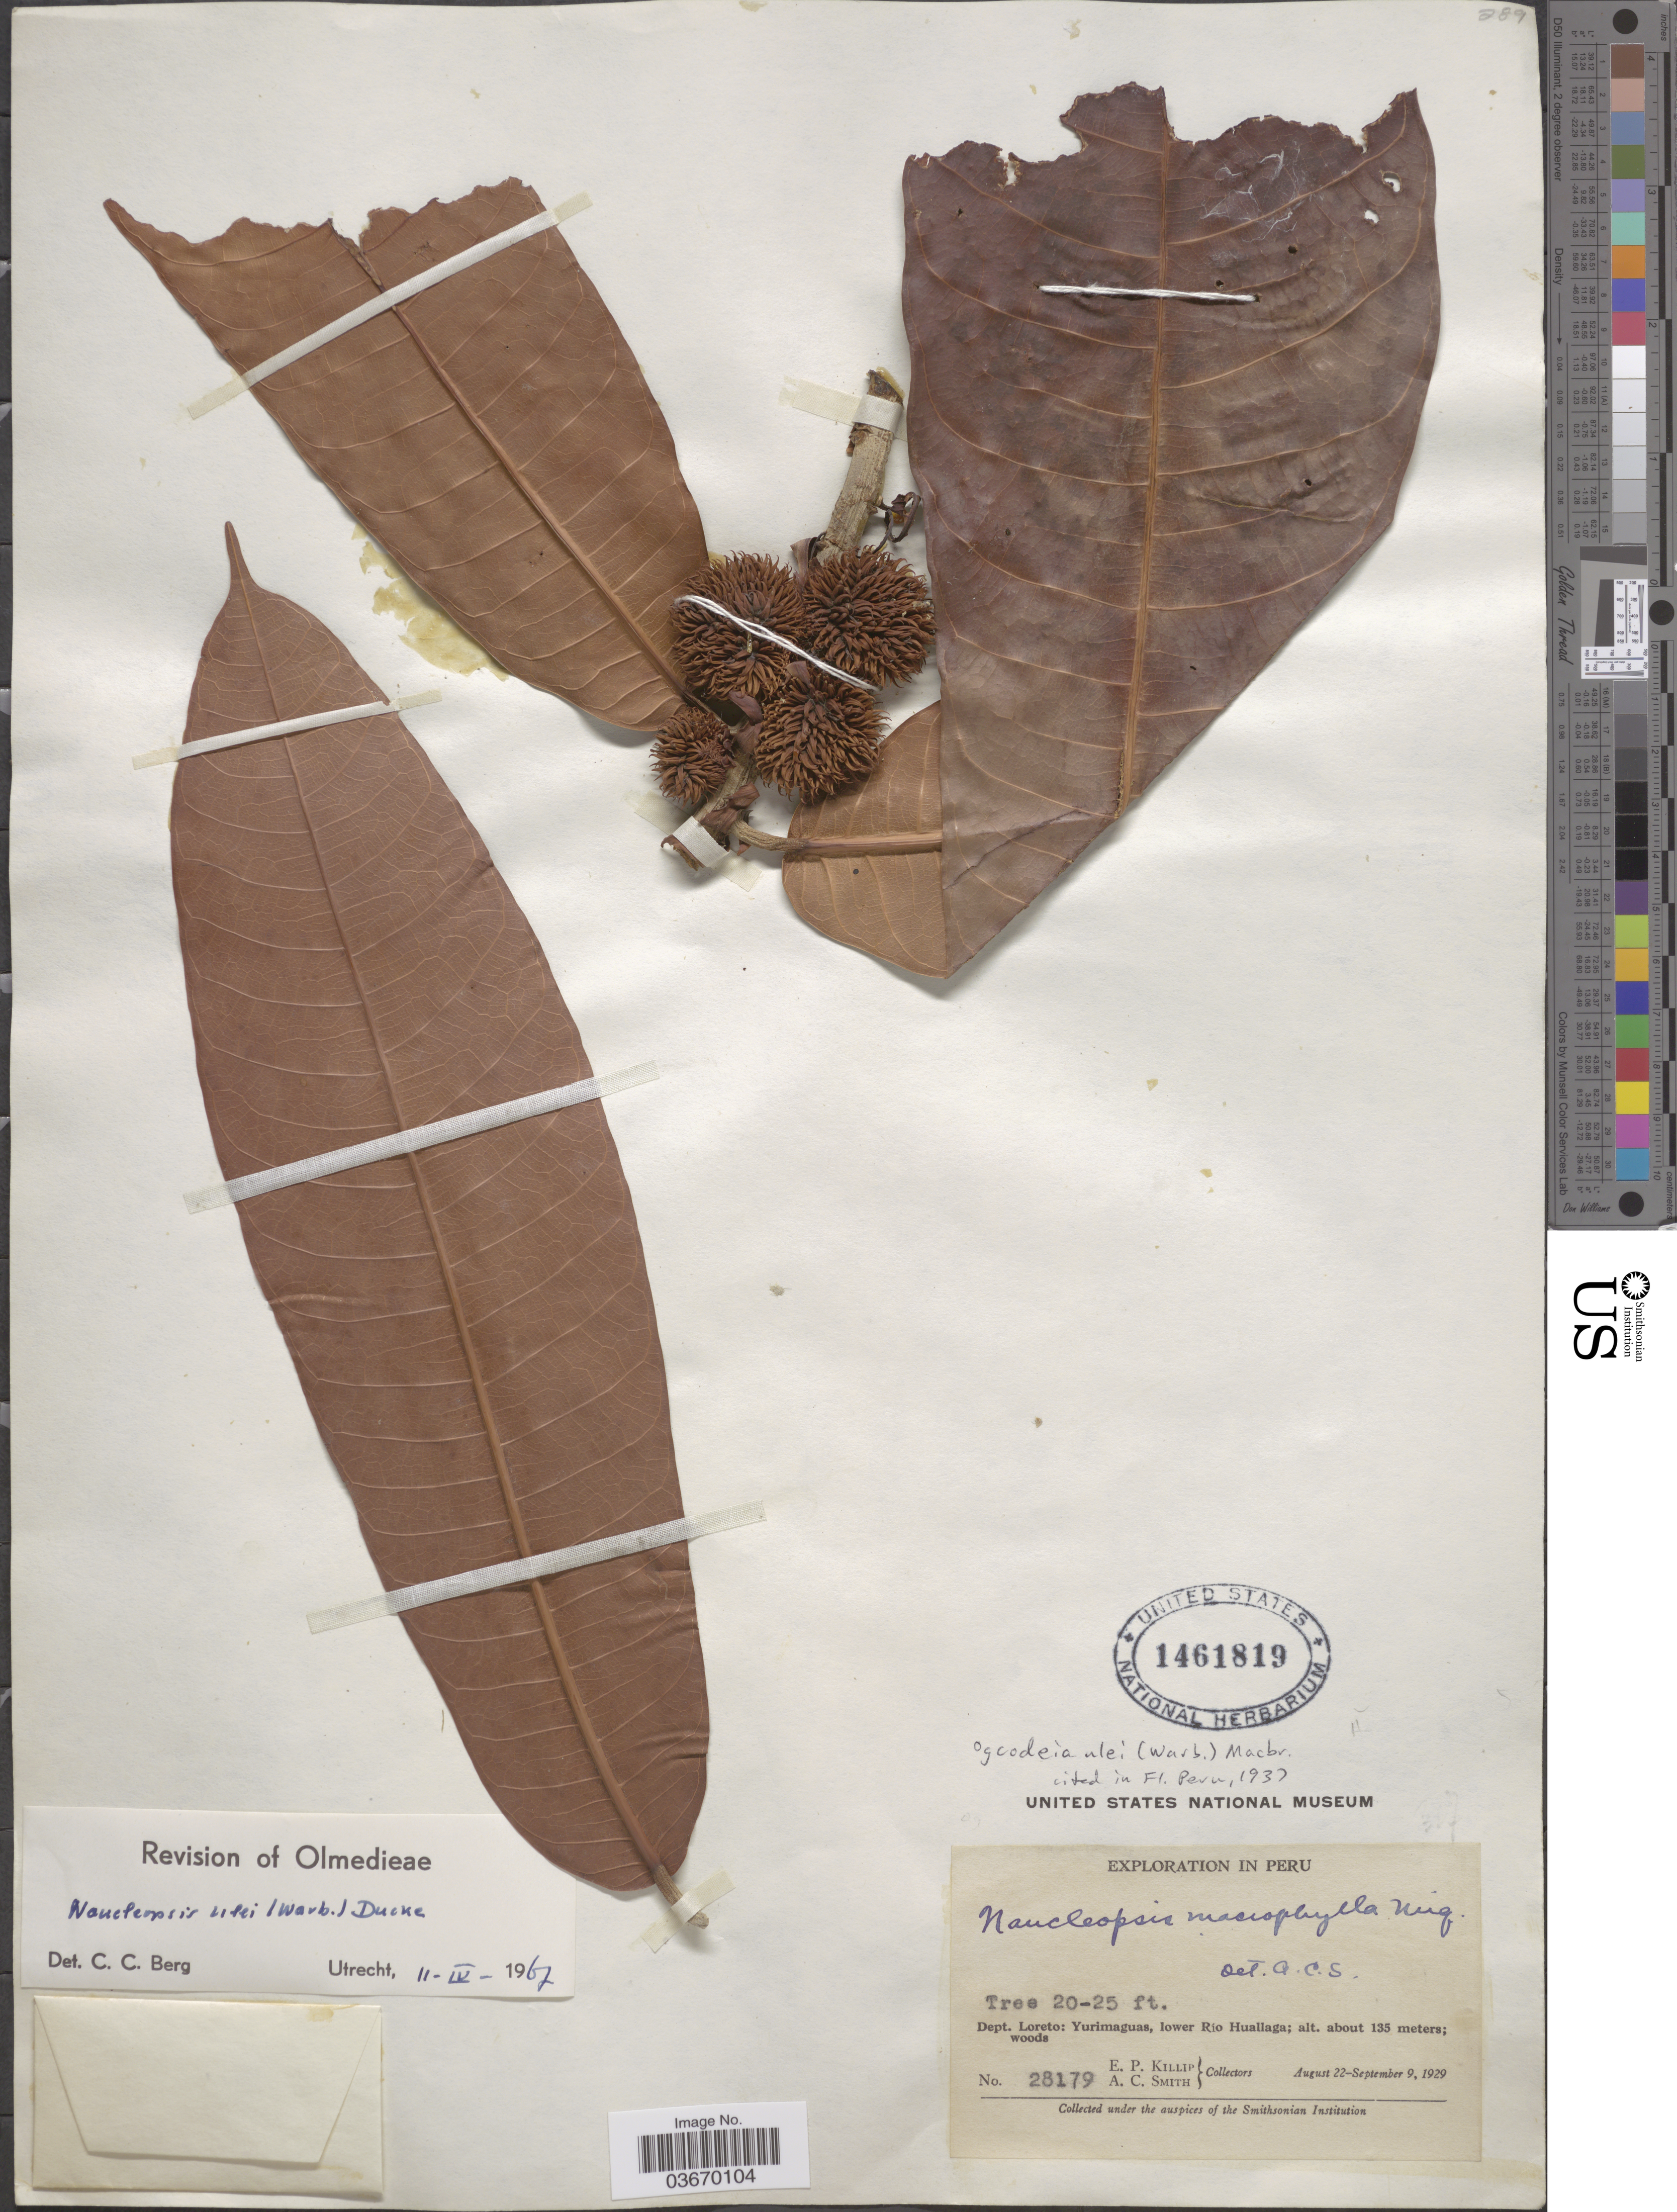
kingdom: Plantae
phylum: Tracheophyta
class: Magnoliopsida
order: Rosales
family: Moraceae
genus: Naucleopsis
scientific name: Naucleopsis ulei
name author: (Warb.) Ducke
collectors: E. P. Killip & A. C. Smith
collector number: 28179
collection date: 1929-08-22/1929-09-09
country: Peru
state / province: Loreto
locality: Dept. Loreto: Yurimaguas, over Rio Huallaga.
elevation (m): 135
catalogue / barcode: US 1461819